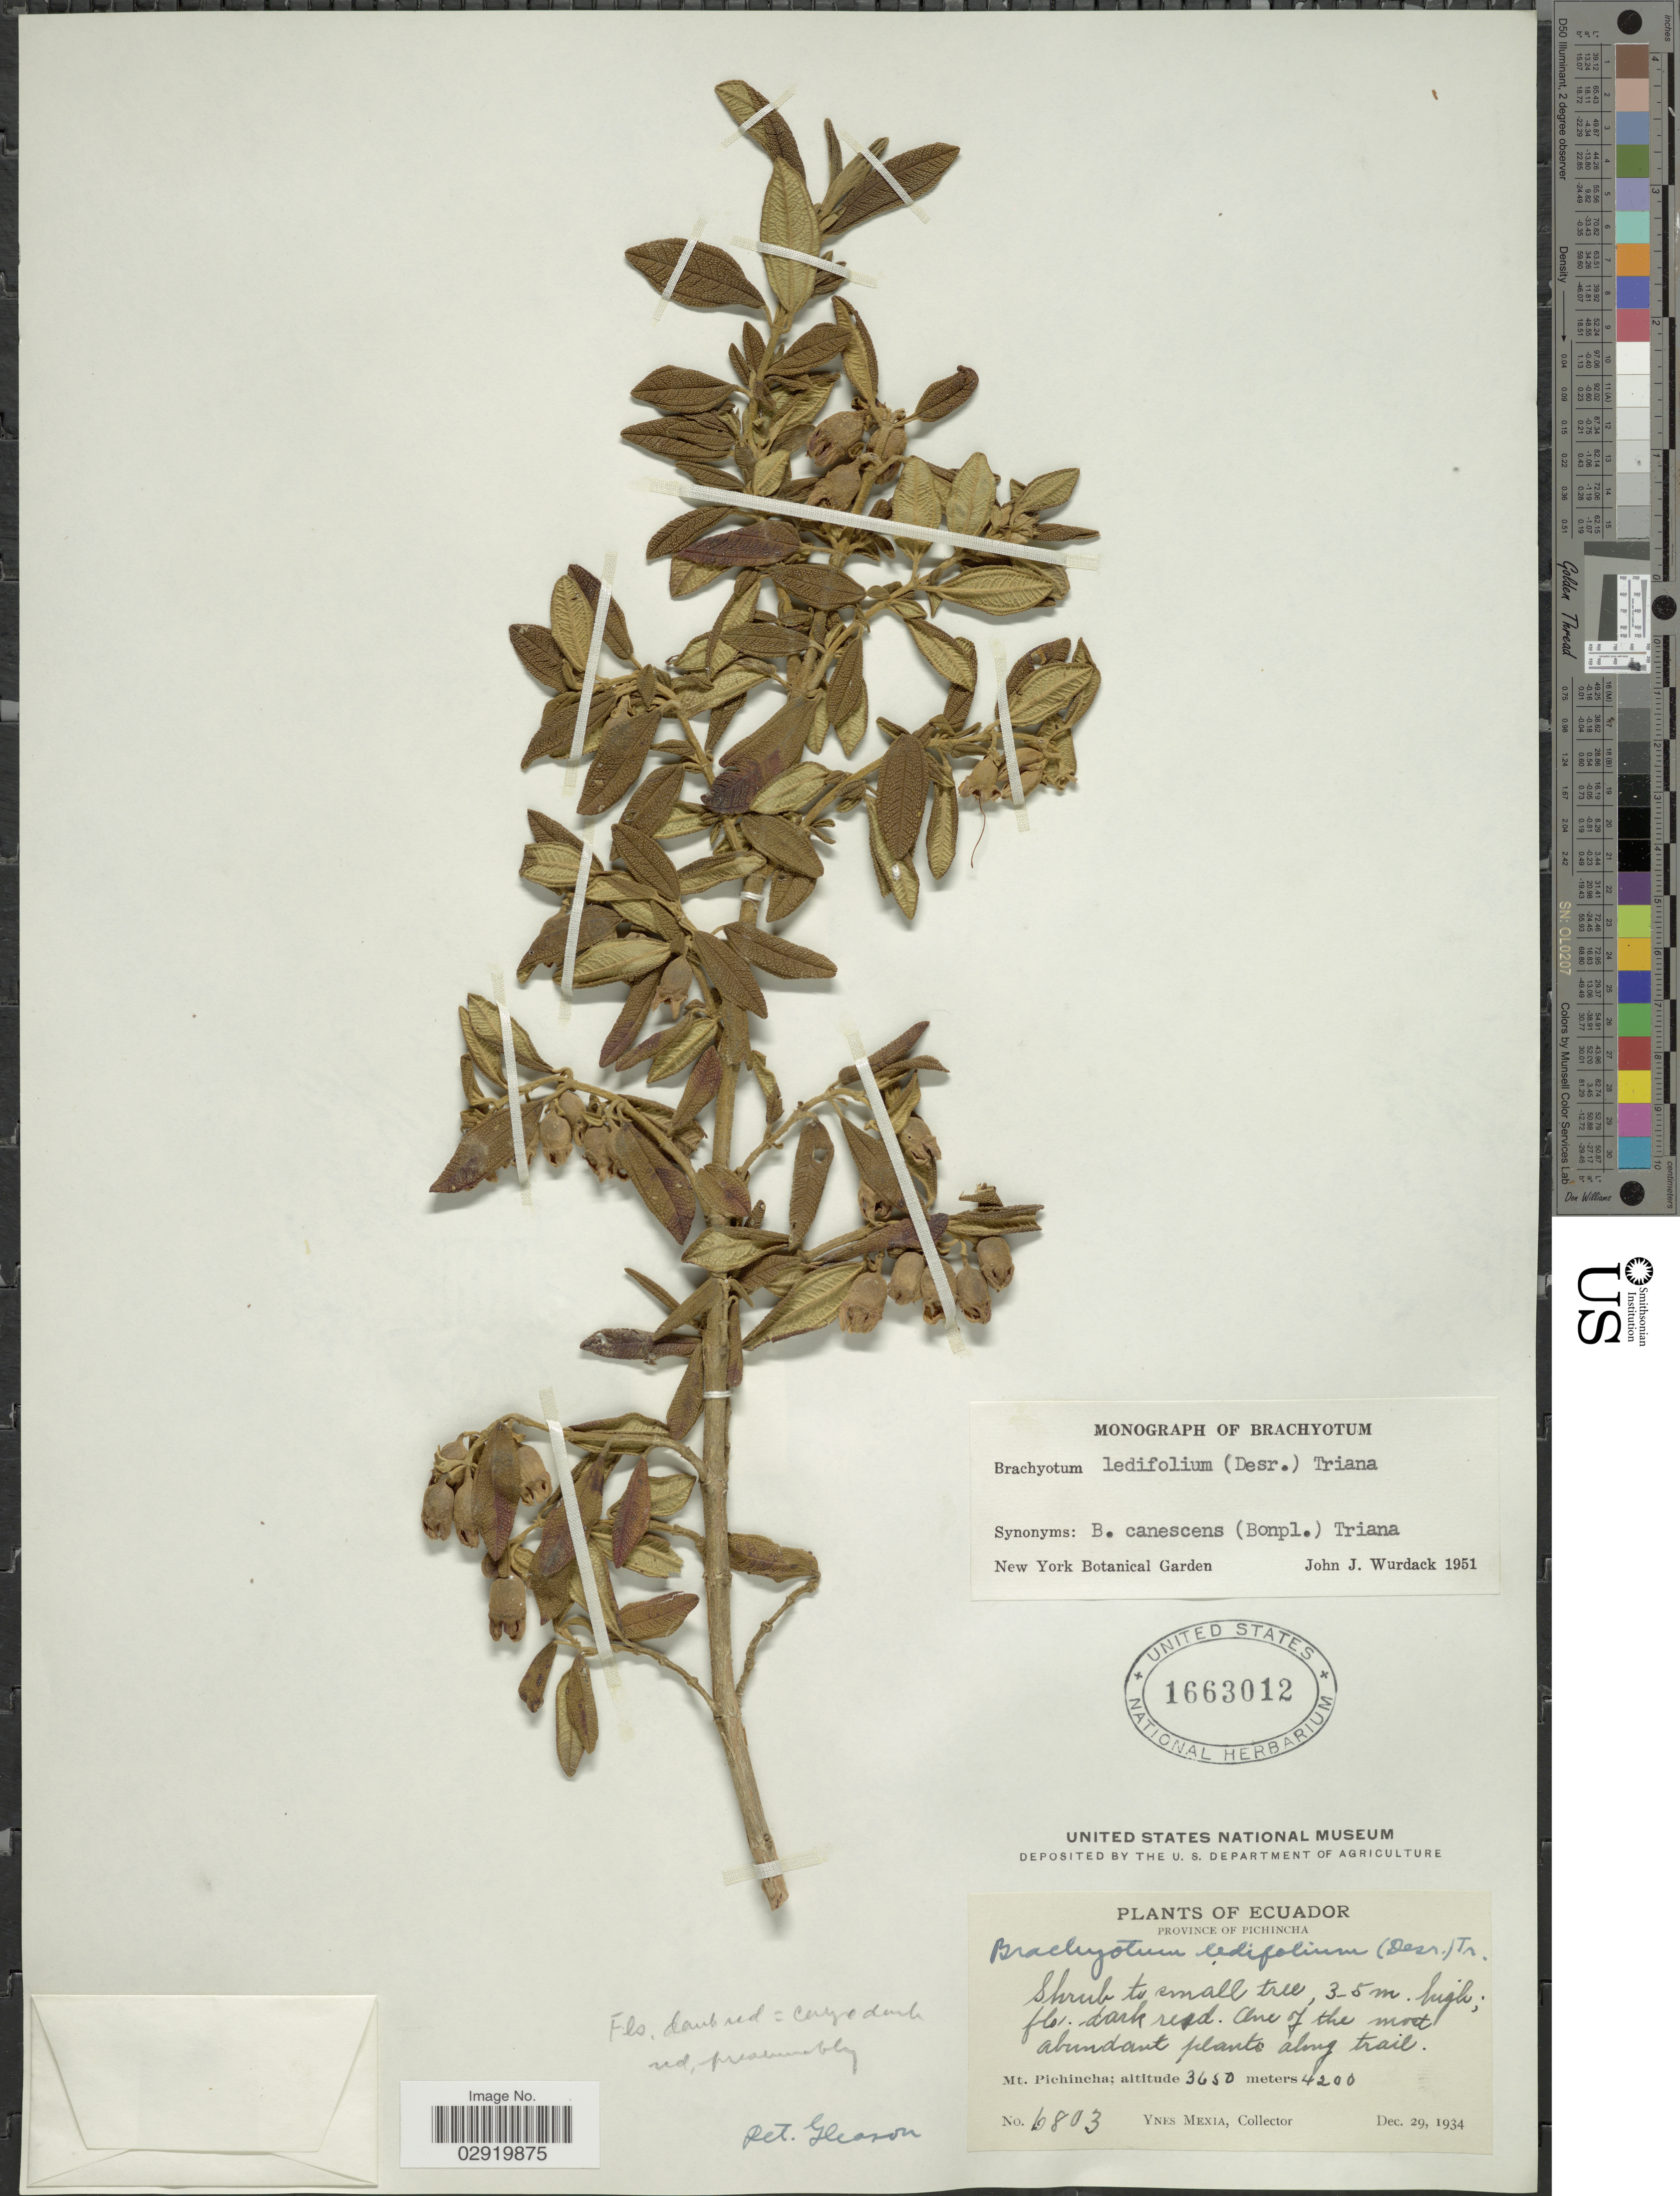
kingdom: Plantae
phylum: Tracheophyta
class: Magnoliopsida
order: Myrtales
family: Melastomataceae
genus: Brachyotum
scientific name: Brachyotum ledifolium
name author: (Desr.) Triana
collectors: Y. Mexia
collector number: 6803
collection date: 1934-12-29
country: Ecuador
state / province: Pichincha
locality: Mt. Pichincha.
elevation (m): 3650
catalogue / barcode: US 1663012